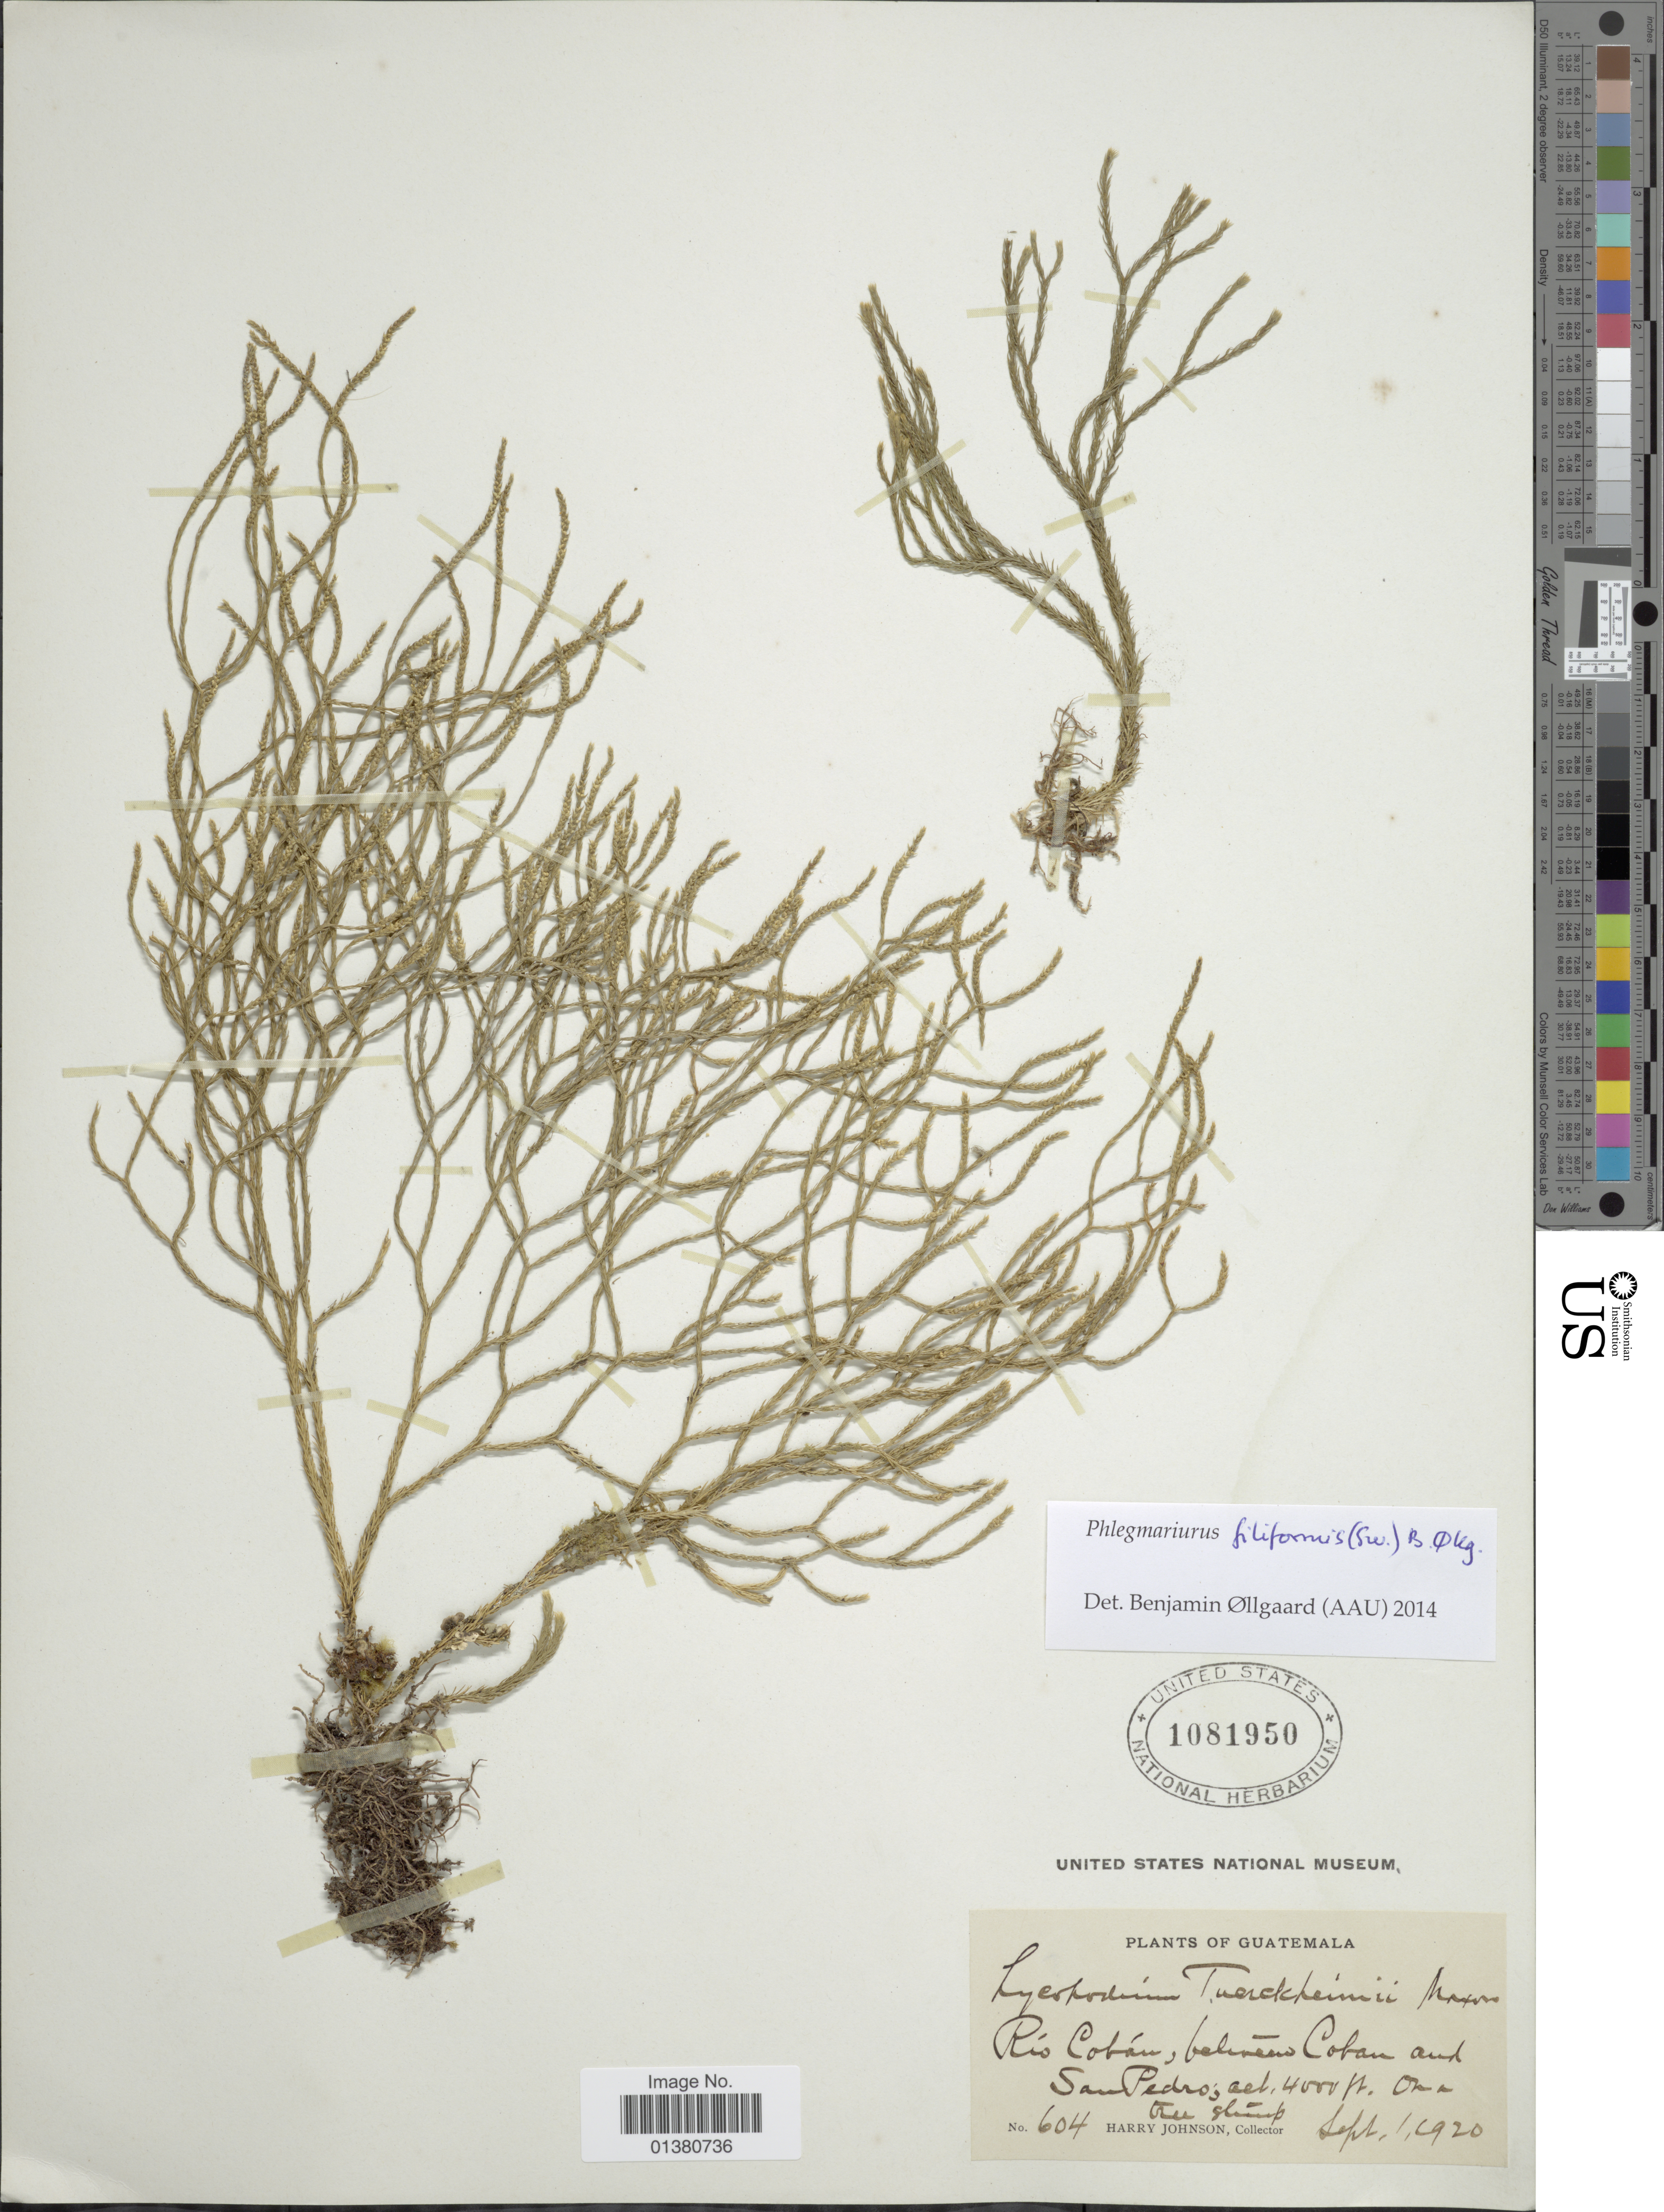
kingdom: Plantae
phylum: Tracheophyta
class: Lycopodiopsida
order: Lycopodiales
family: Lycopodiaceae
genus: Phlegmariurus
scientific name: Phlegmariurus filiformis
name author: (Sw.) W.H. Wagner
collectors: H. Johnson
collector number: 604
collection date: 1920-09-01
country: Guatemala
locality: Rio Cobán, between Coban and San Pedro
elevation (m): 1219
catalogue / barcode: US 1081950